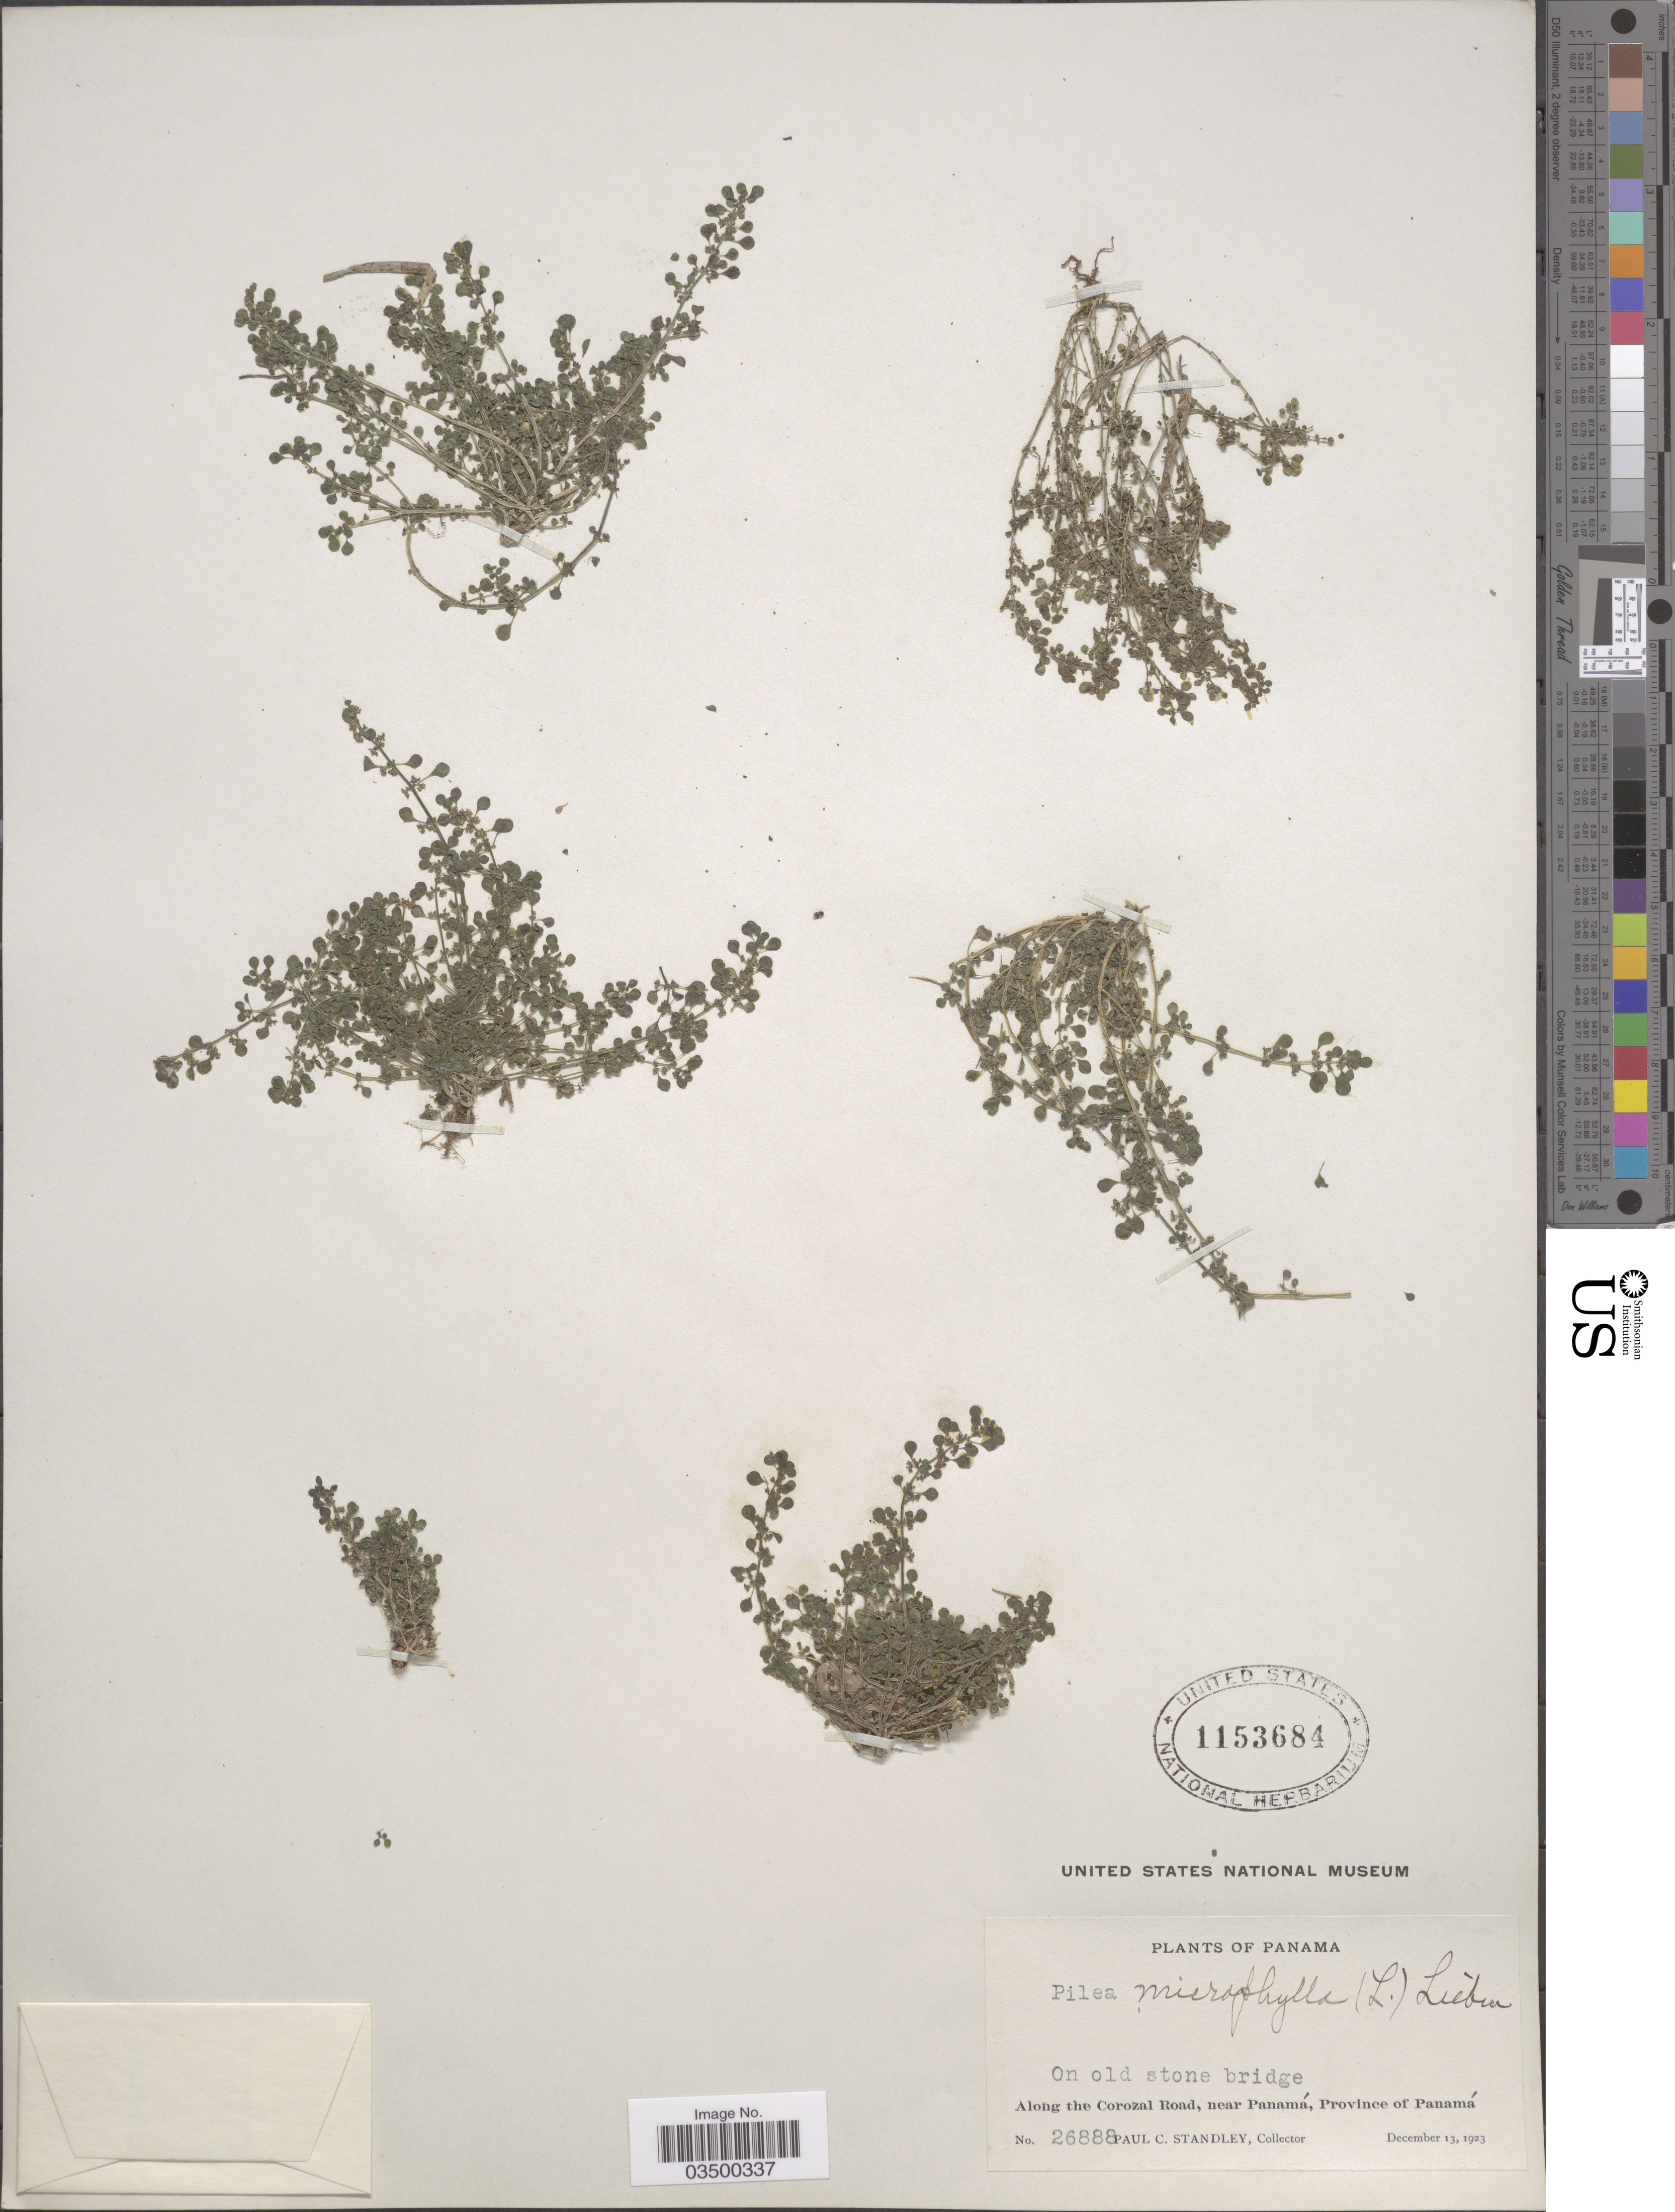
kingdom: Plantae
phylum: Tracheophyta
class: Magnoliopsida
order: Rosales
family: Urticaceae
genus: Pilea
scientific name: Pilea microphylla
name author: (L.) Liebm.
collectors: P. C. Standley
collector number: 26888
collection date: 1923-12-13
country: Panama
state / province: Panamá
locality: On old stone bridge. Along the Corozal Road, near Panamá.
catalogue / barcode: US 1153684